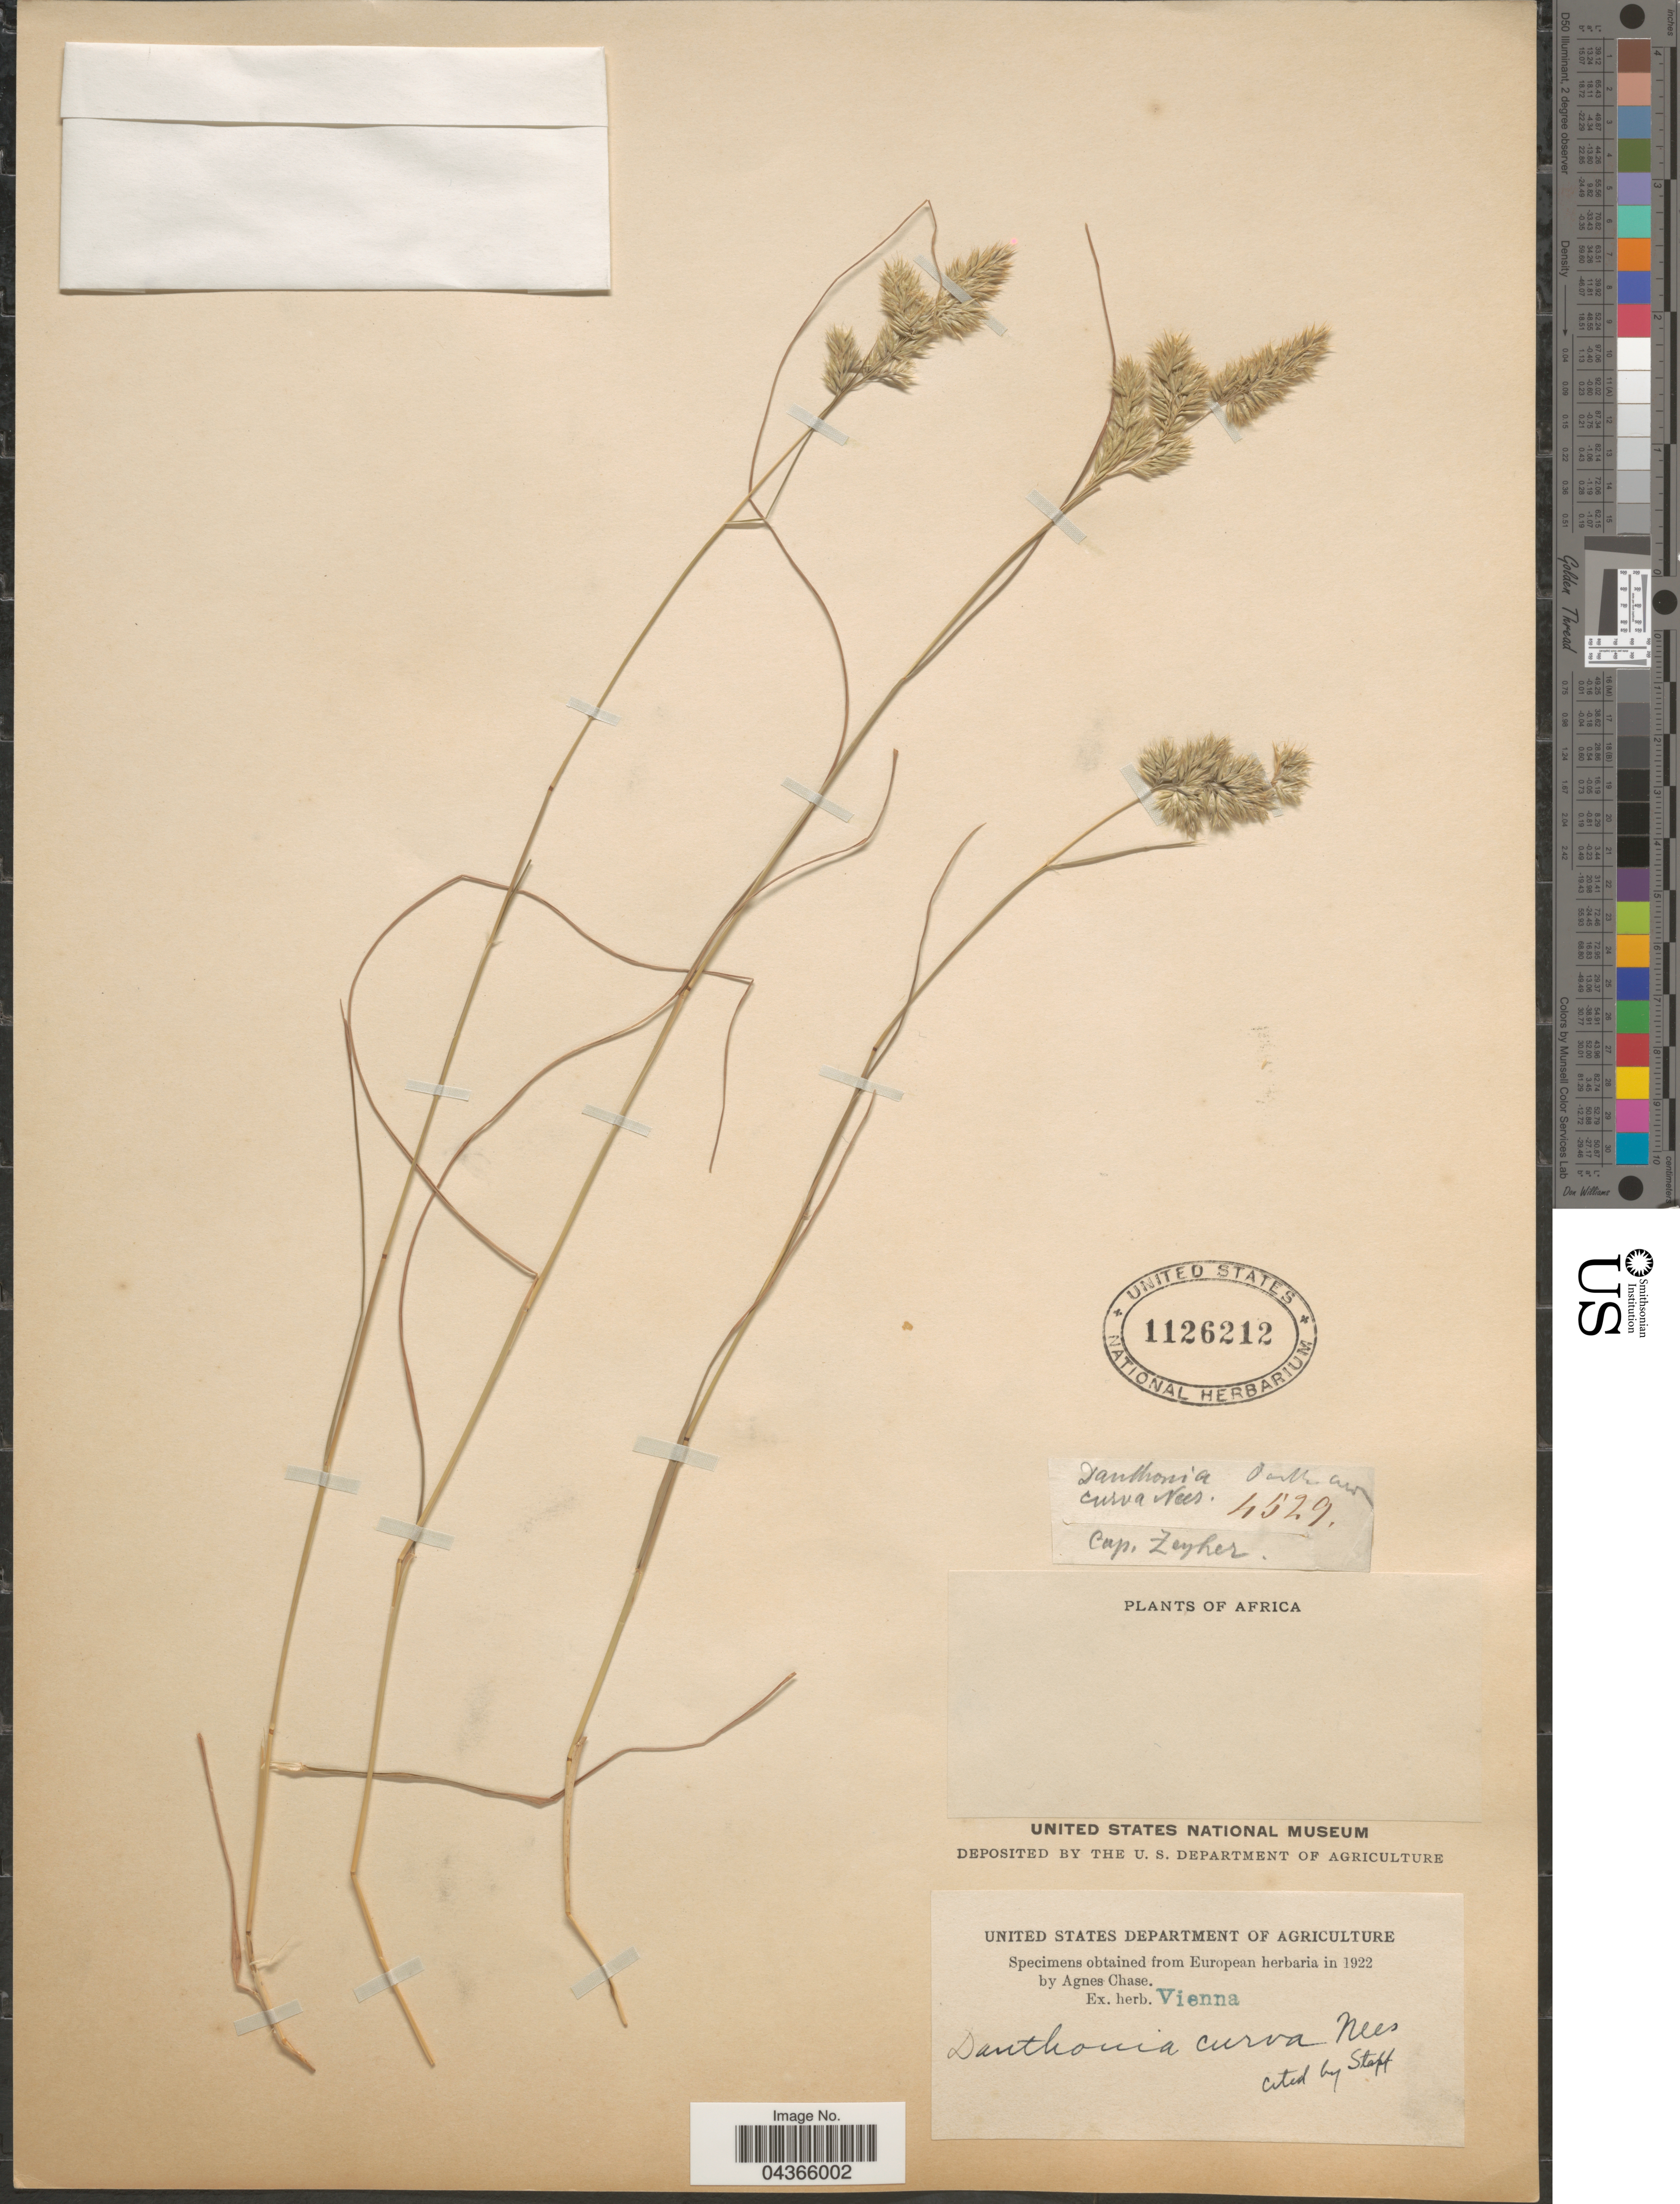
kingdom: Plantae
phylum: Tracheophyta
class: Liliopsida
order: Poales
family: Poaceae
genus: Tribolium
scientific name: Tribolium curvum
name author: (Nees) Verboom & H.P. Linder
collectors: -. Zeyher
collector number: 4529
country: South Africa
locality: Cap. Africa.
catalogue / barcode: US 1126212